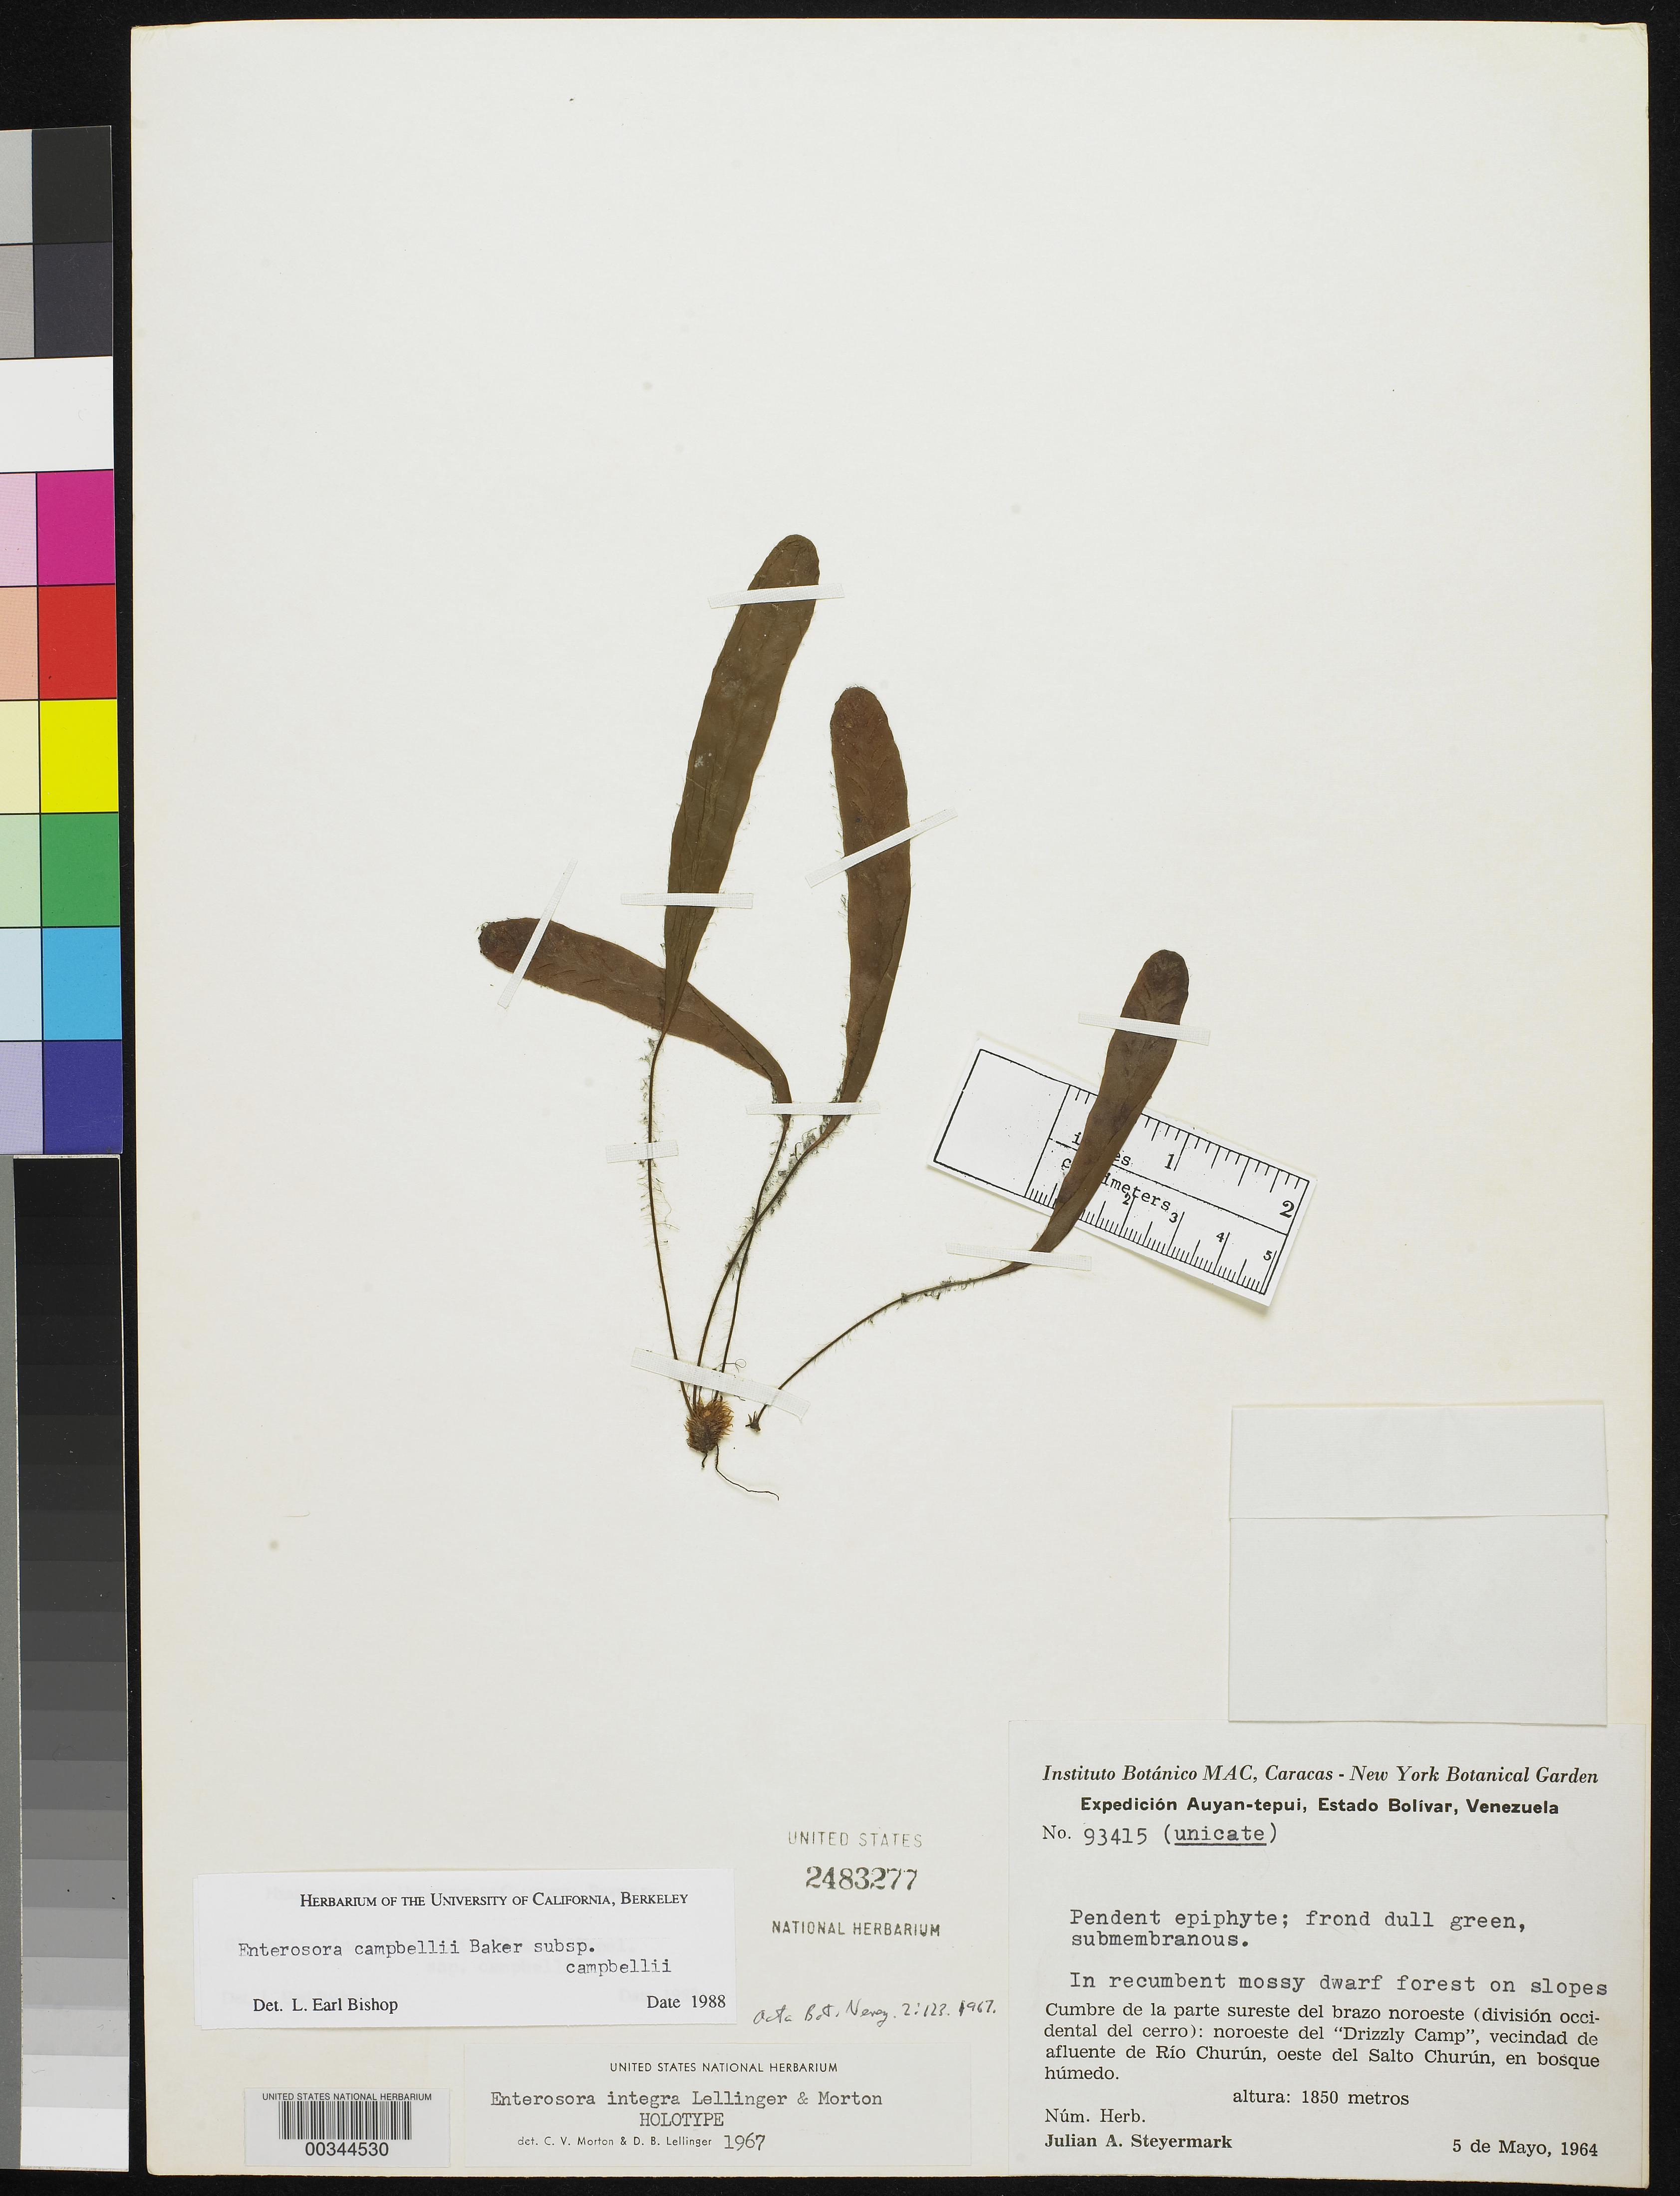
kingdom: Plantae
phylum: Tracheophyta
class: Polypodiopsida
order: Polypodiales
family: Polypodiaceae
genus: Enterosora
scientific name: Enterosora integra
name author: Lellinger & C.V. Morton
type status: Holotype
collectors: J. Steyermark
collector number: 93415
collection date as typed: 05 May 1964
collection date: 1964-05-05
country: Venezuela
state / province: Bolivar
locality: Auyan-tepui.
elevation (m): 1850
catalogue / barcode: US 2483277